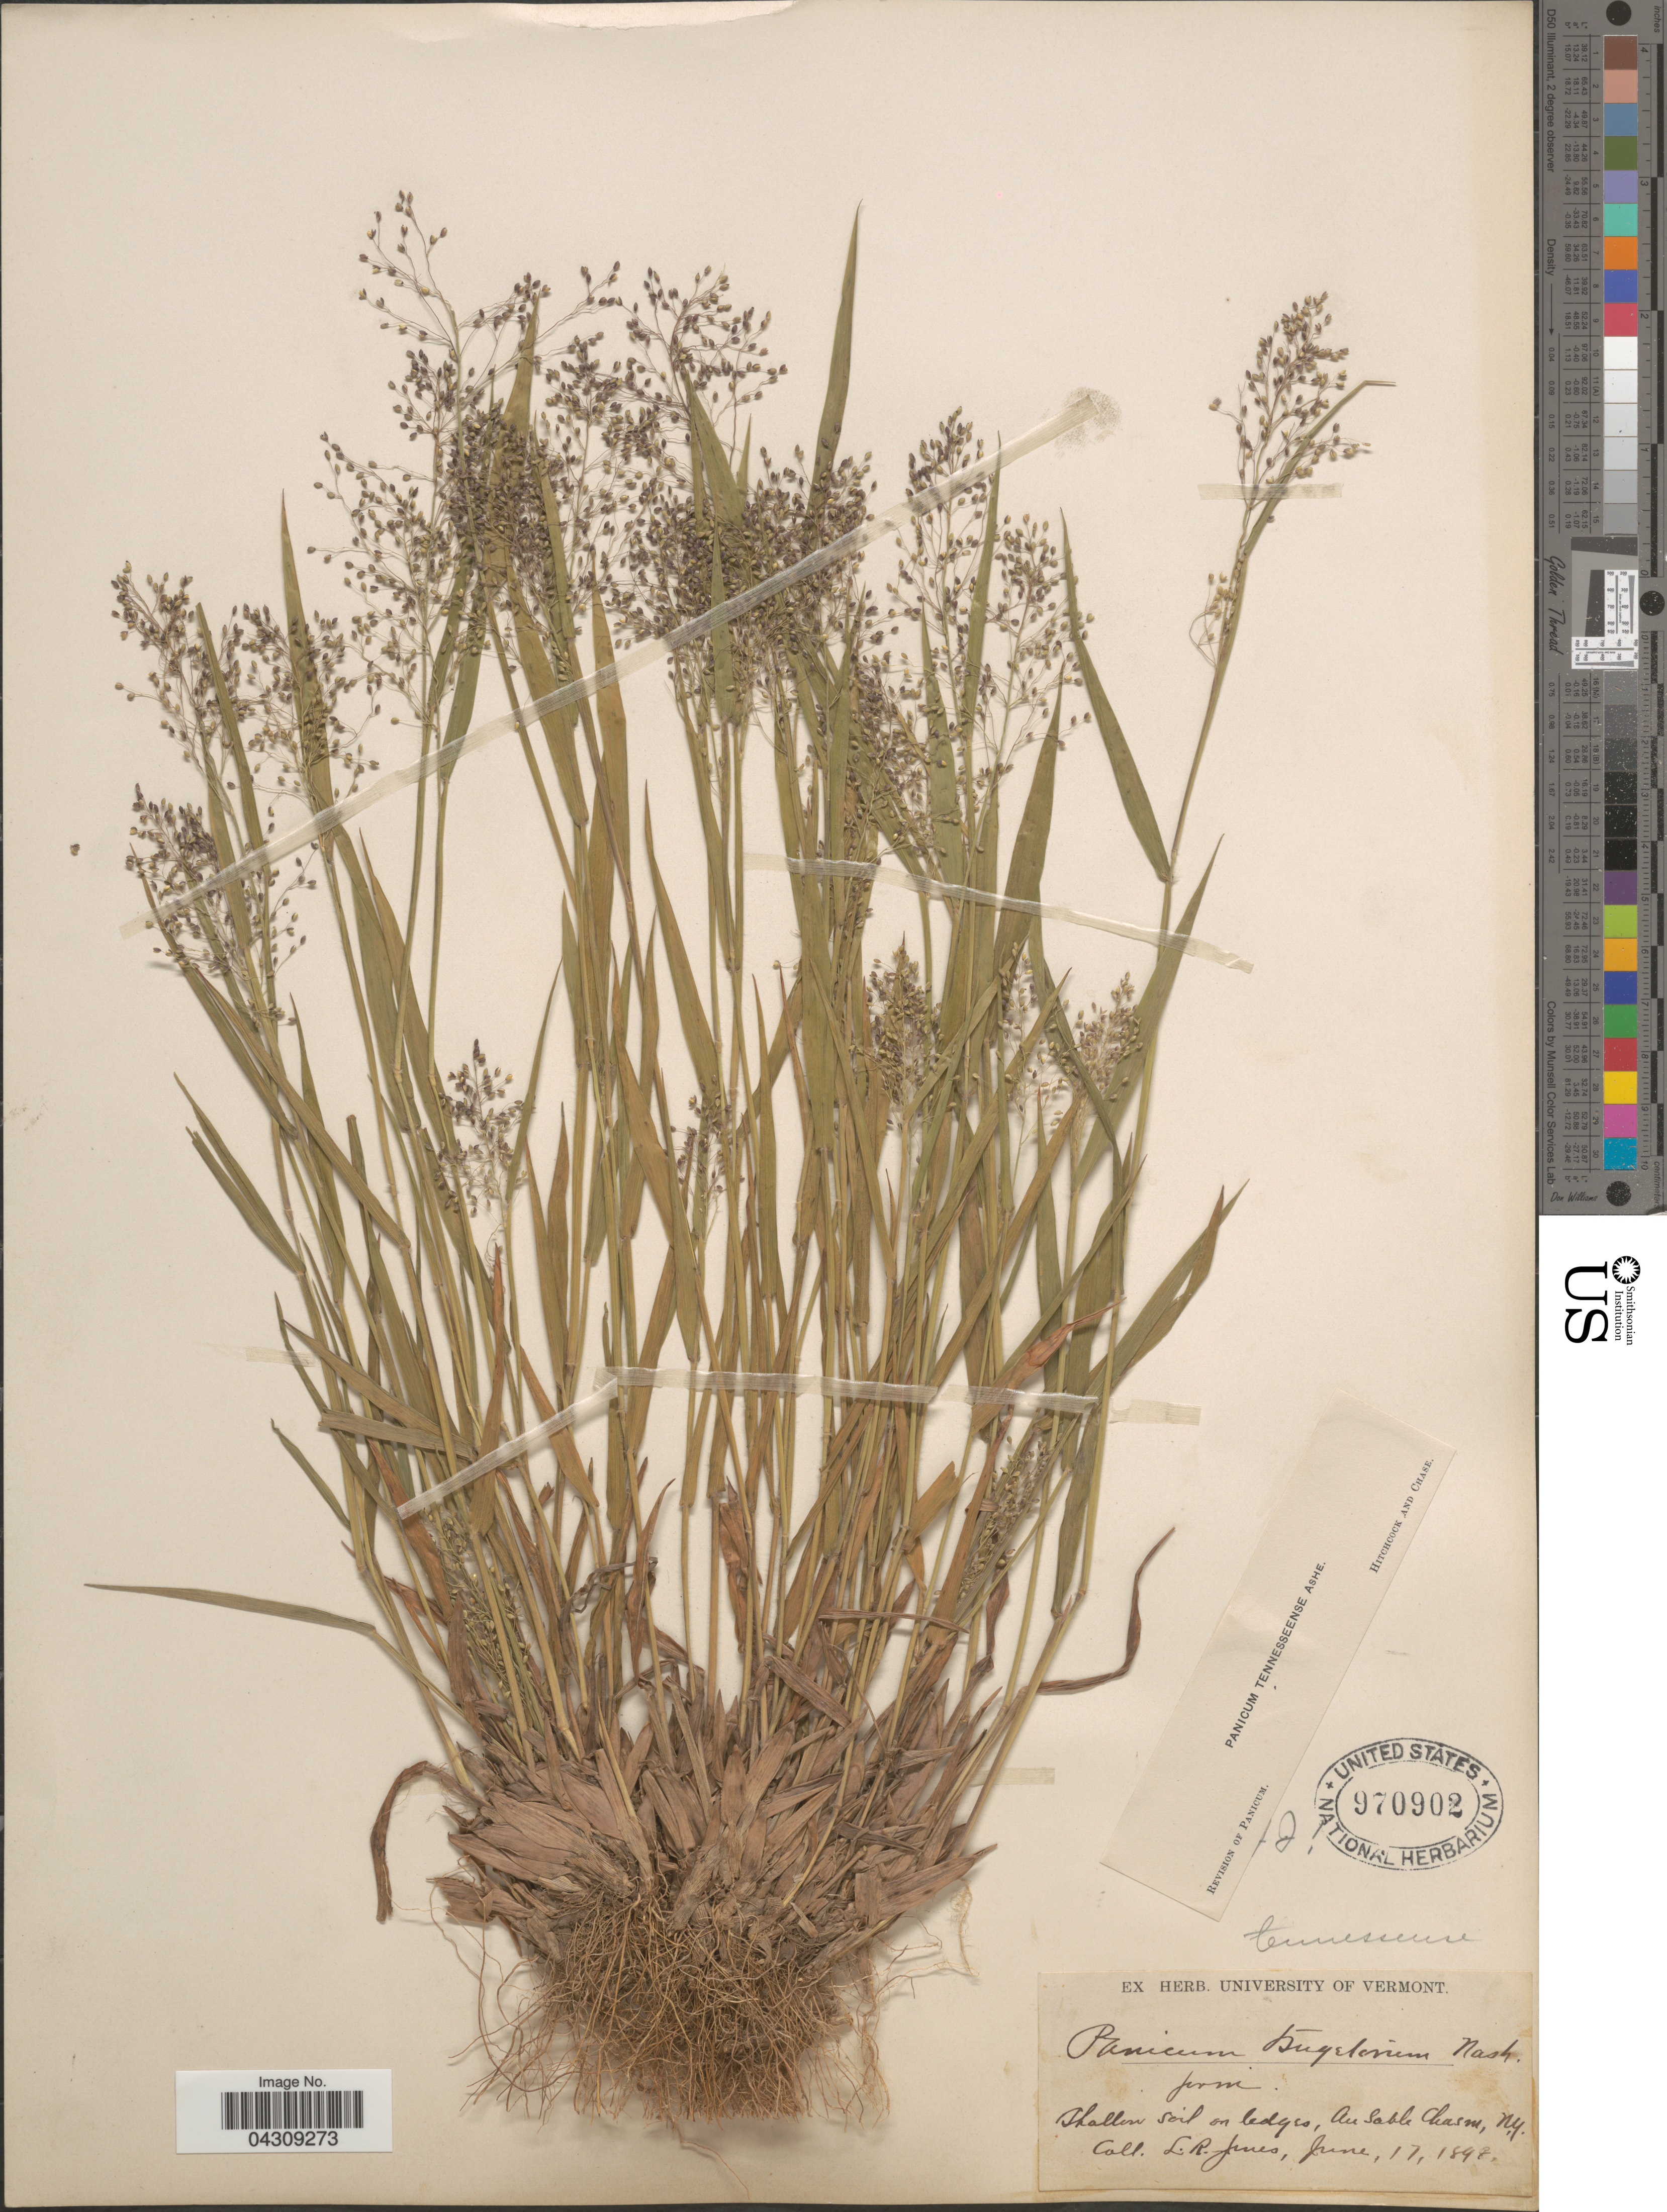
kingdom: Plantae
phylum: Tracheophyta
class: Liliopsida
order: Poales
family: Poaceae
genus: Dichanthelium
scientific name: Dichanthelium acuminatum var. acuminatum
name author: (Sw.) Gould & C.A. Clark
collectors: L. R. Jones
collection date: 1898-06-17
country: United States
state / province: New York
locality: Shallow soil on ledges, Au Sable Chasm.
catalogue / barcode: US 970902